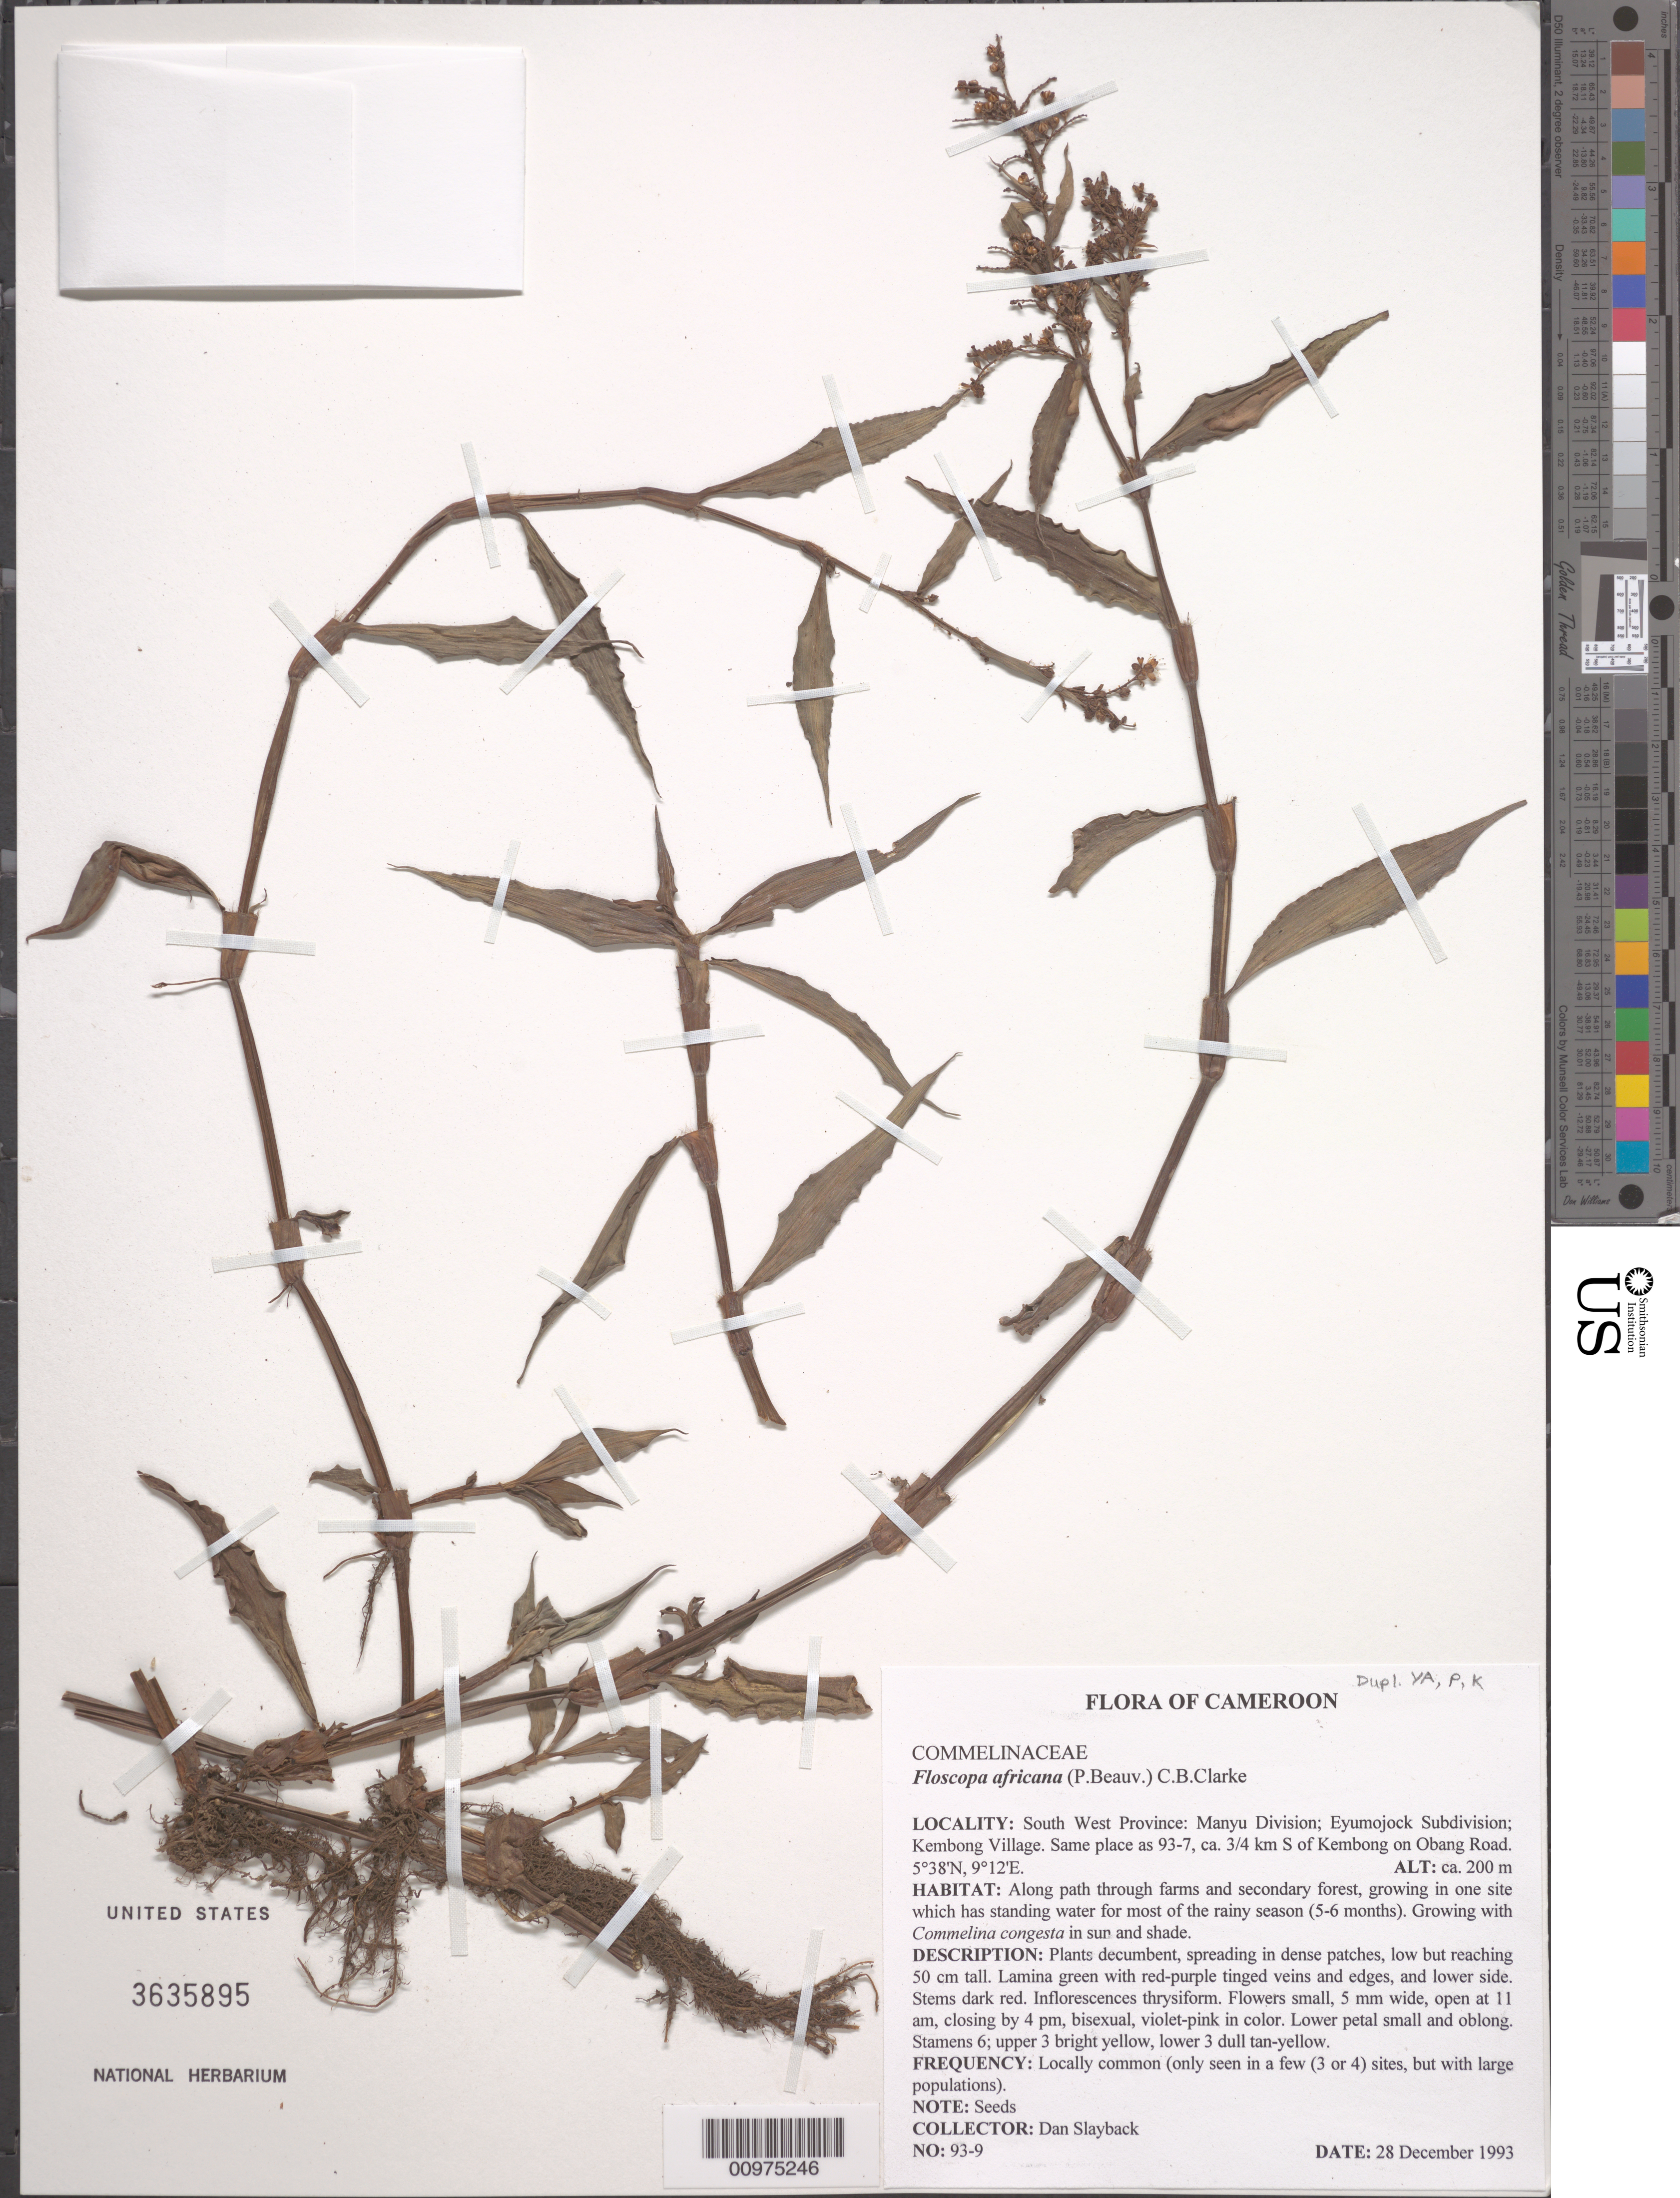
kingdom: Plantae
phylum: Tracheophyta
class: Liliopsida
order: Commelinales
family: Commelinaceae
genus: Floscopa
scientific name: Floscopa africana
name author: (P. Beauv.) C.B. Clarke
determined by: Faden, Robert B., (US), Smithsonian Institution - National Museum of Natural History (UNITED STATES)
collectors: D. Slayback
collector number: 93-9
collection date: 1993-12-28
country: Cameroon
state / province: Sud-Ouest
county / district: Manyu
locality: Kembong Village. Same place as 93-7, ca. 4/3 km S Kembong on Obang Road.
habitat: Along path through farms and secondary forest, growing in one site which has standing water for most of the rainy season (5-6 months). Growing with Commelina congesta in sun and shade.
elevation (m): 200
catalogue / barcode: US 3635895